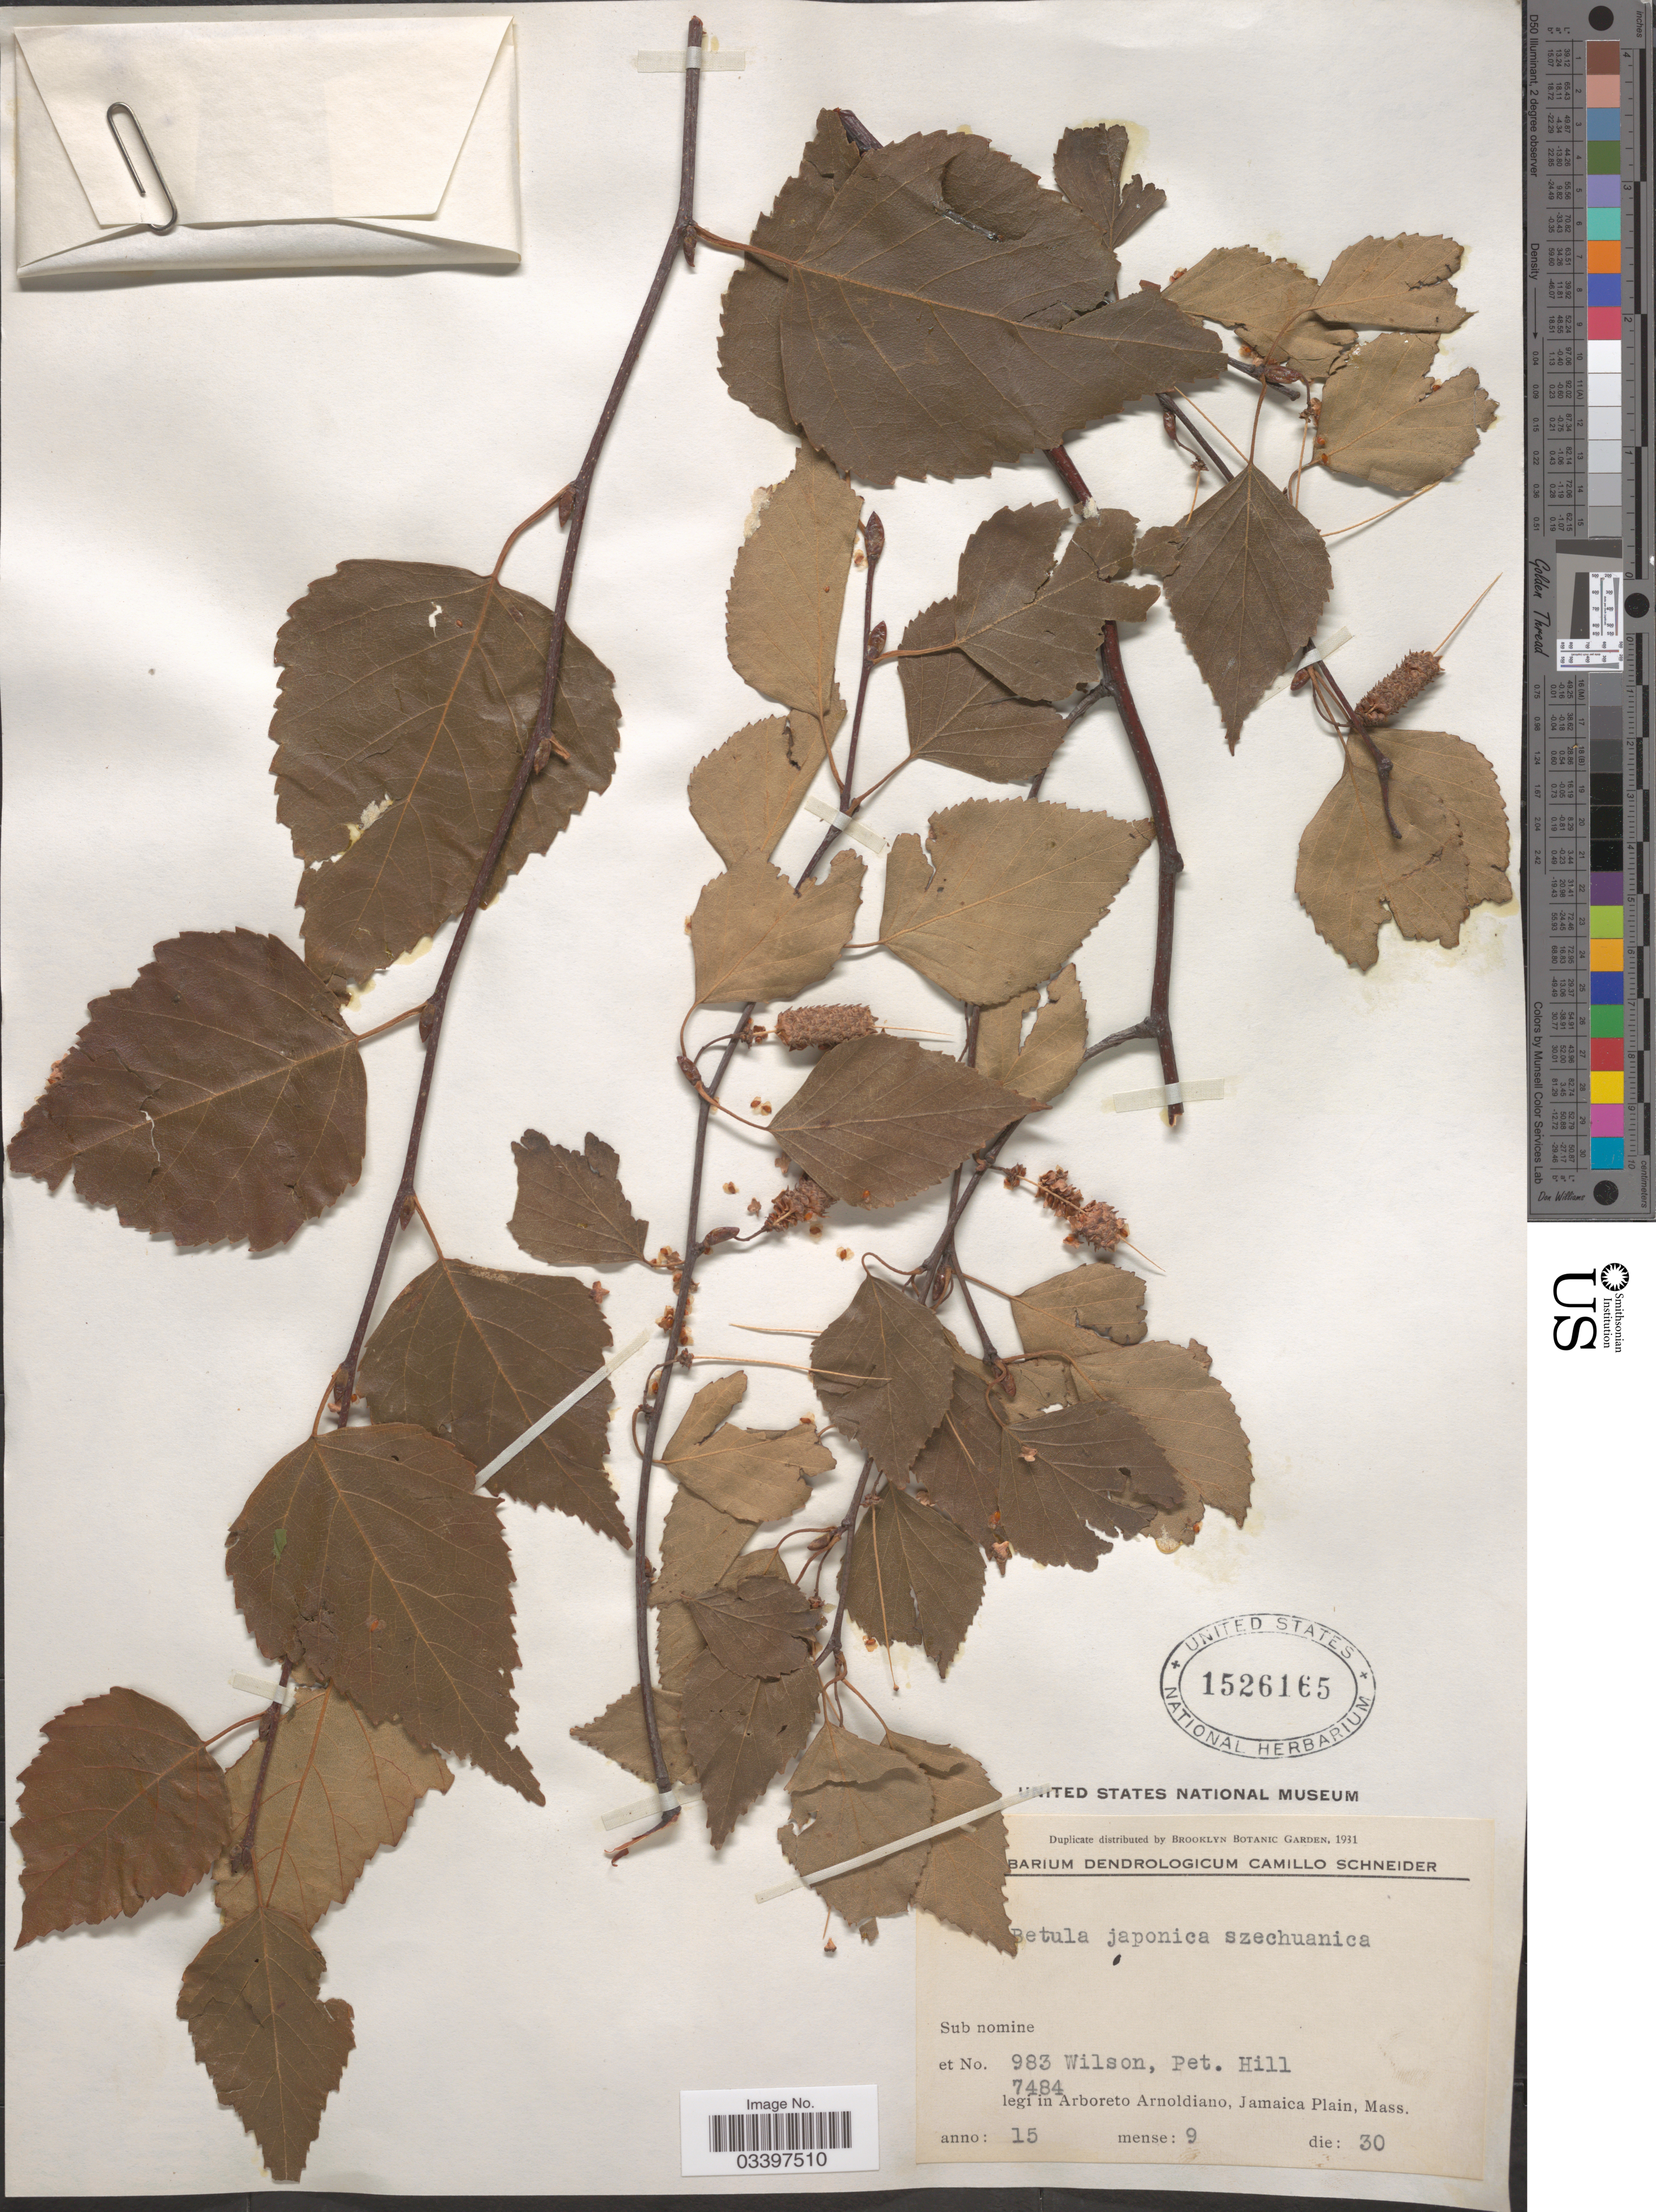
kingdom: Plantae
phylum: Tracheophyta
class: Magnoliopsida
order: Fagales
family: Betulaceae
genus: Betula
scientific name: Betula platyphylla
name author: Sukaczev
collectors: ex herb. Dendrologicum C. Schneider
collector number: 983/7484?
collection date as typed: Transcribed d/m/y: 30/9/15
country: United States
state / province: Massachusetts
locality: Wilson, Pet. Hill. [unsure placement] In Arboreto Arnoldiano, Jamaica Plain.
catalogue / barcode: US 1526165